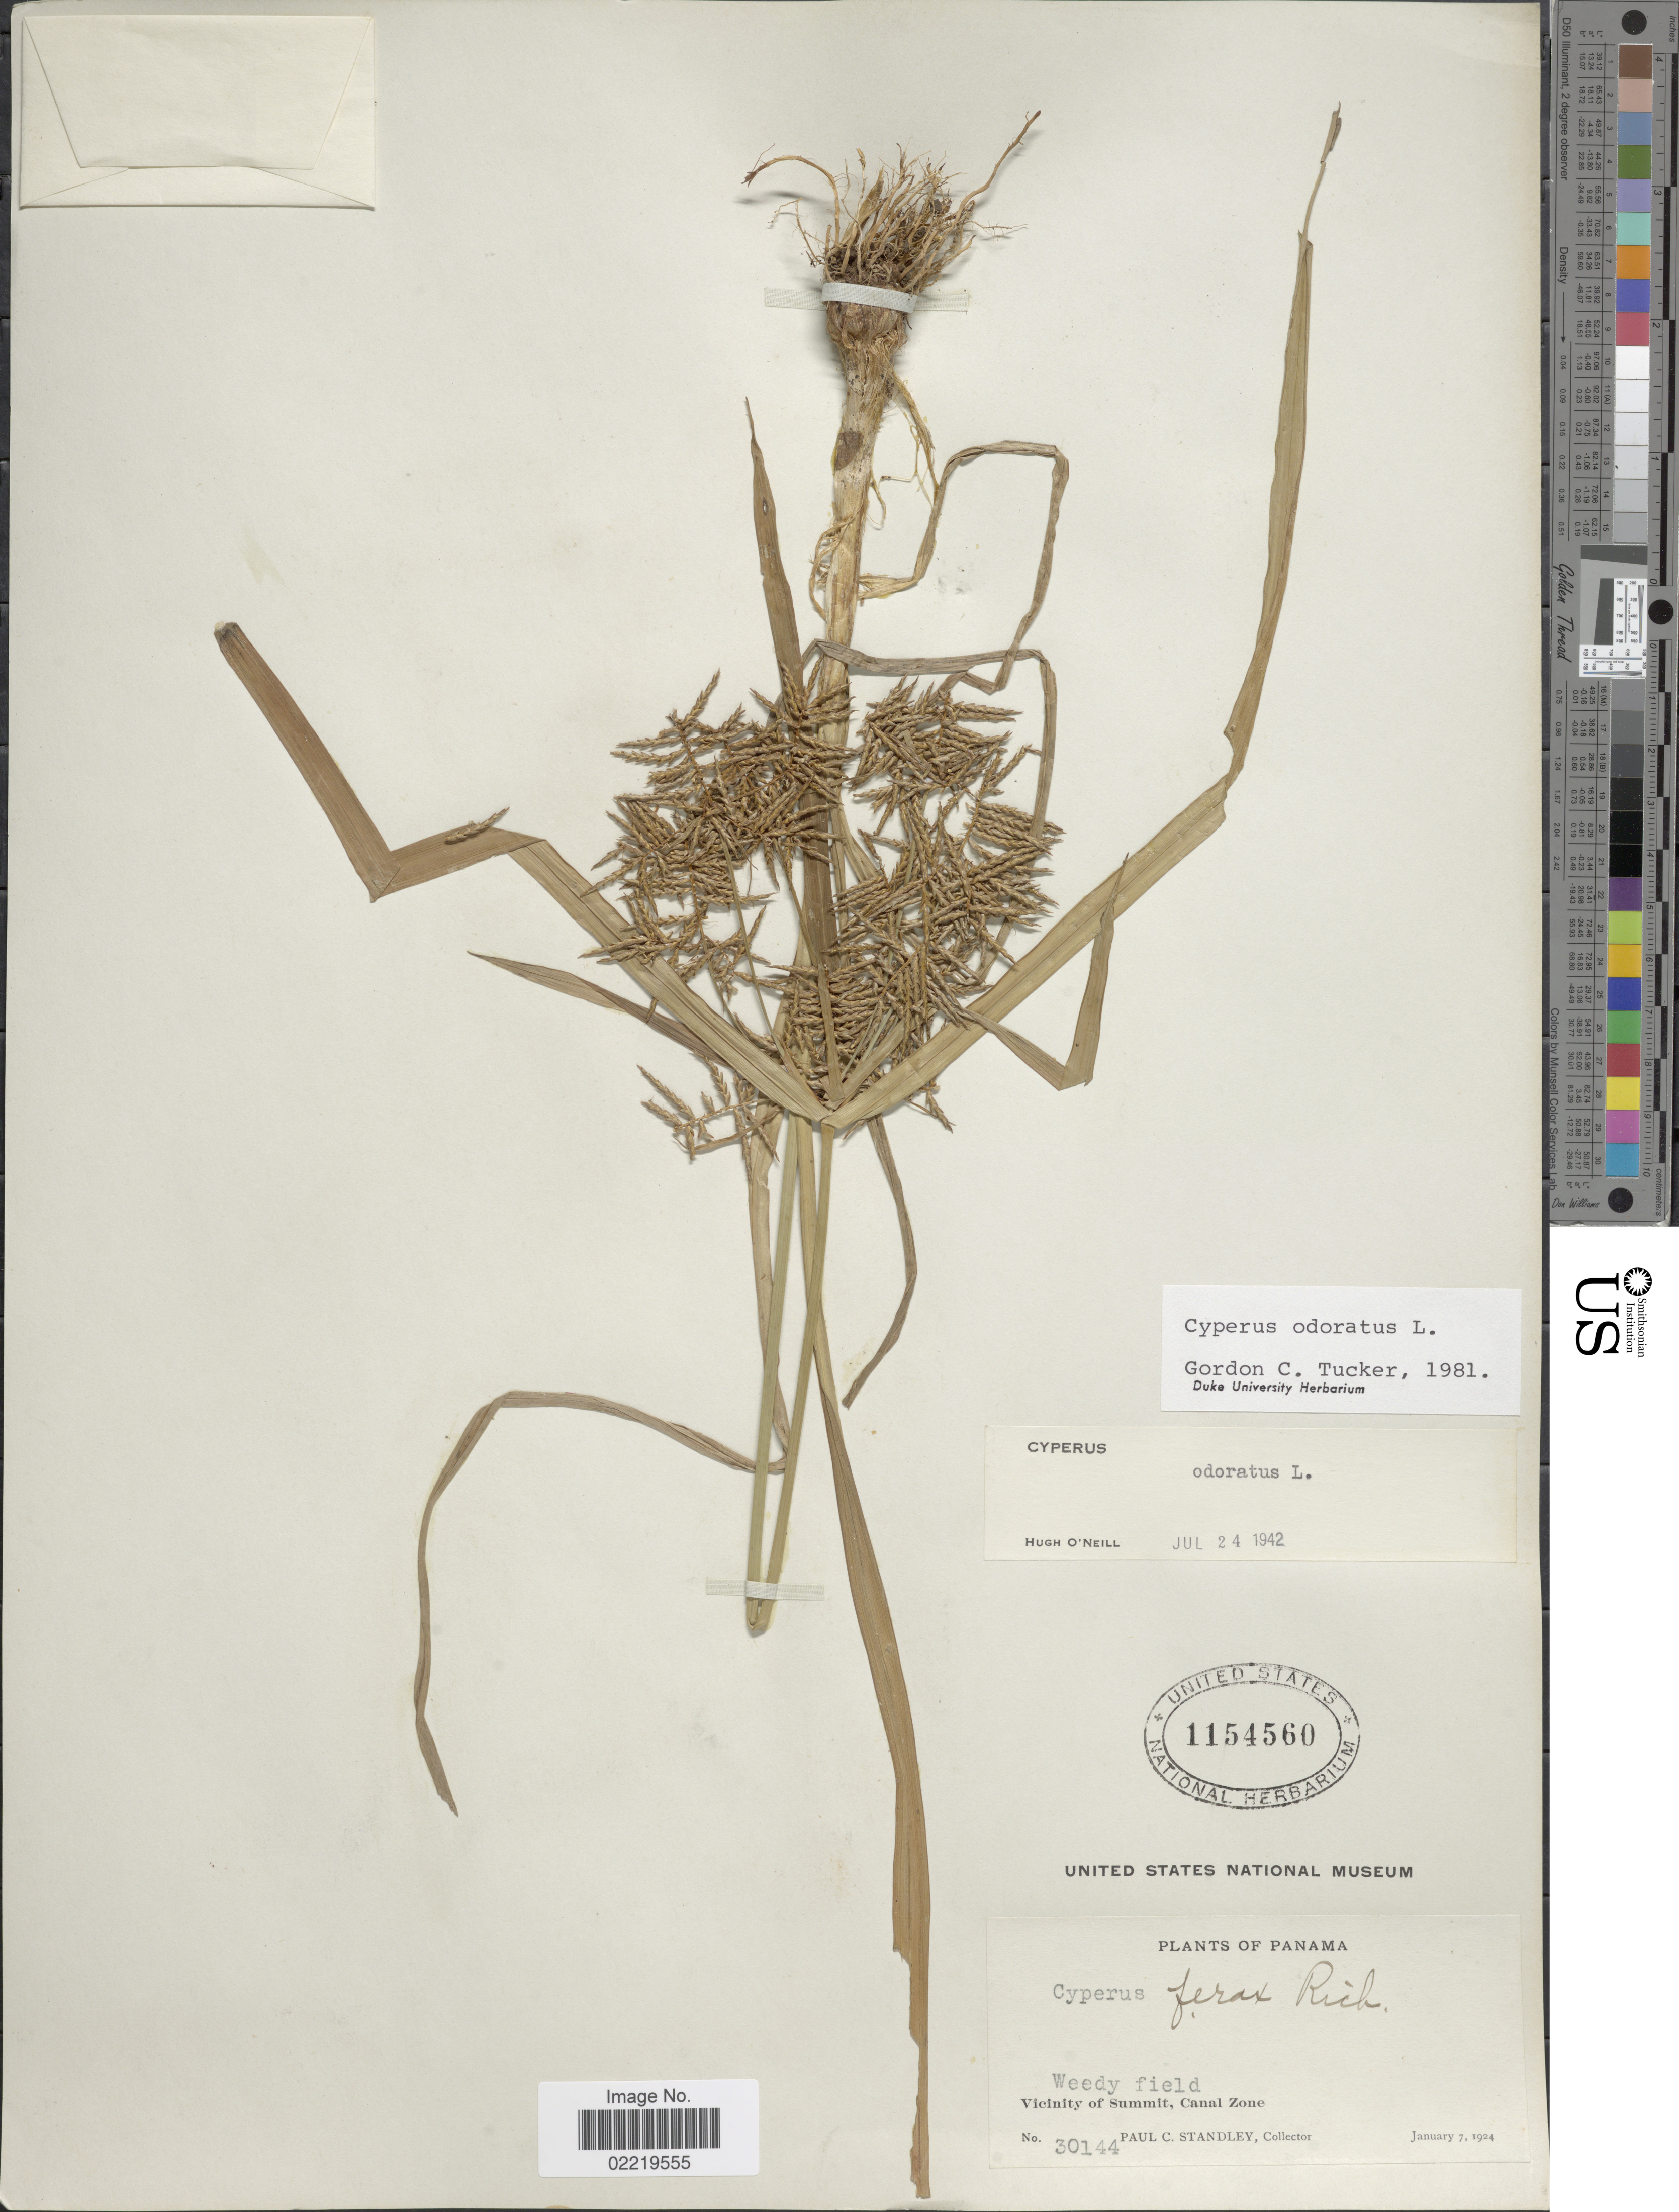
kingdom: Plantae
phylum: Tracheophyta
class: Liliopsida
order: Poales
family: Cyperaceae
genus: Cyperus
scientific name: Cyperus odoratus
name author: L.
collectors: P. C. Standley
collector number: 30144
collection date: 1924-01-07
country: Panama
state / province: Colón / Panamá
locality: Weedy field, Vicinity of Summit, Canal Zone.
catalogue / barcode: US 1154560